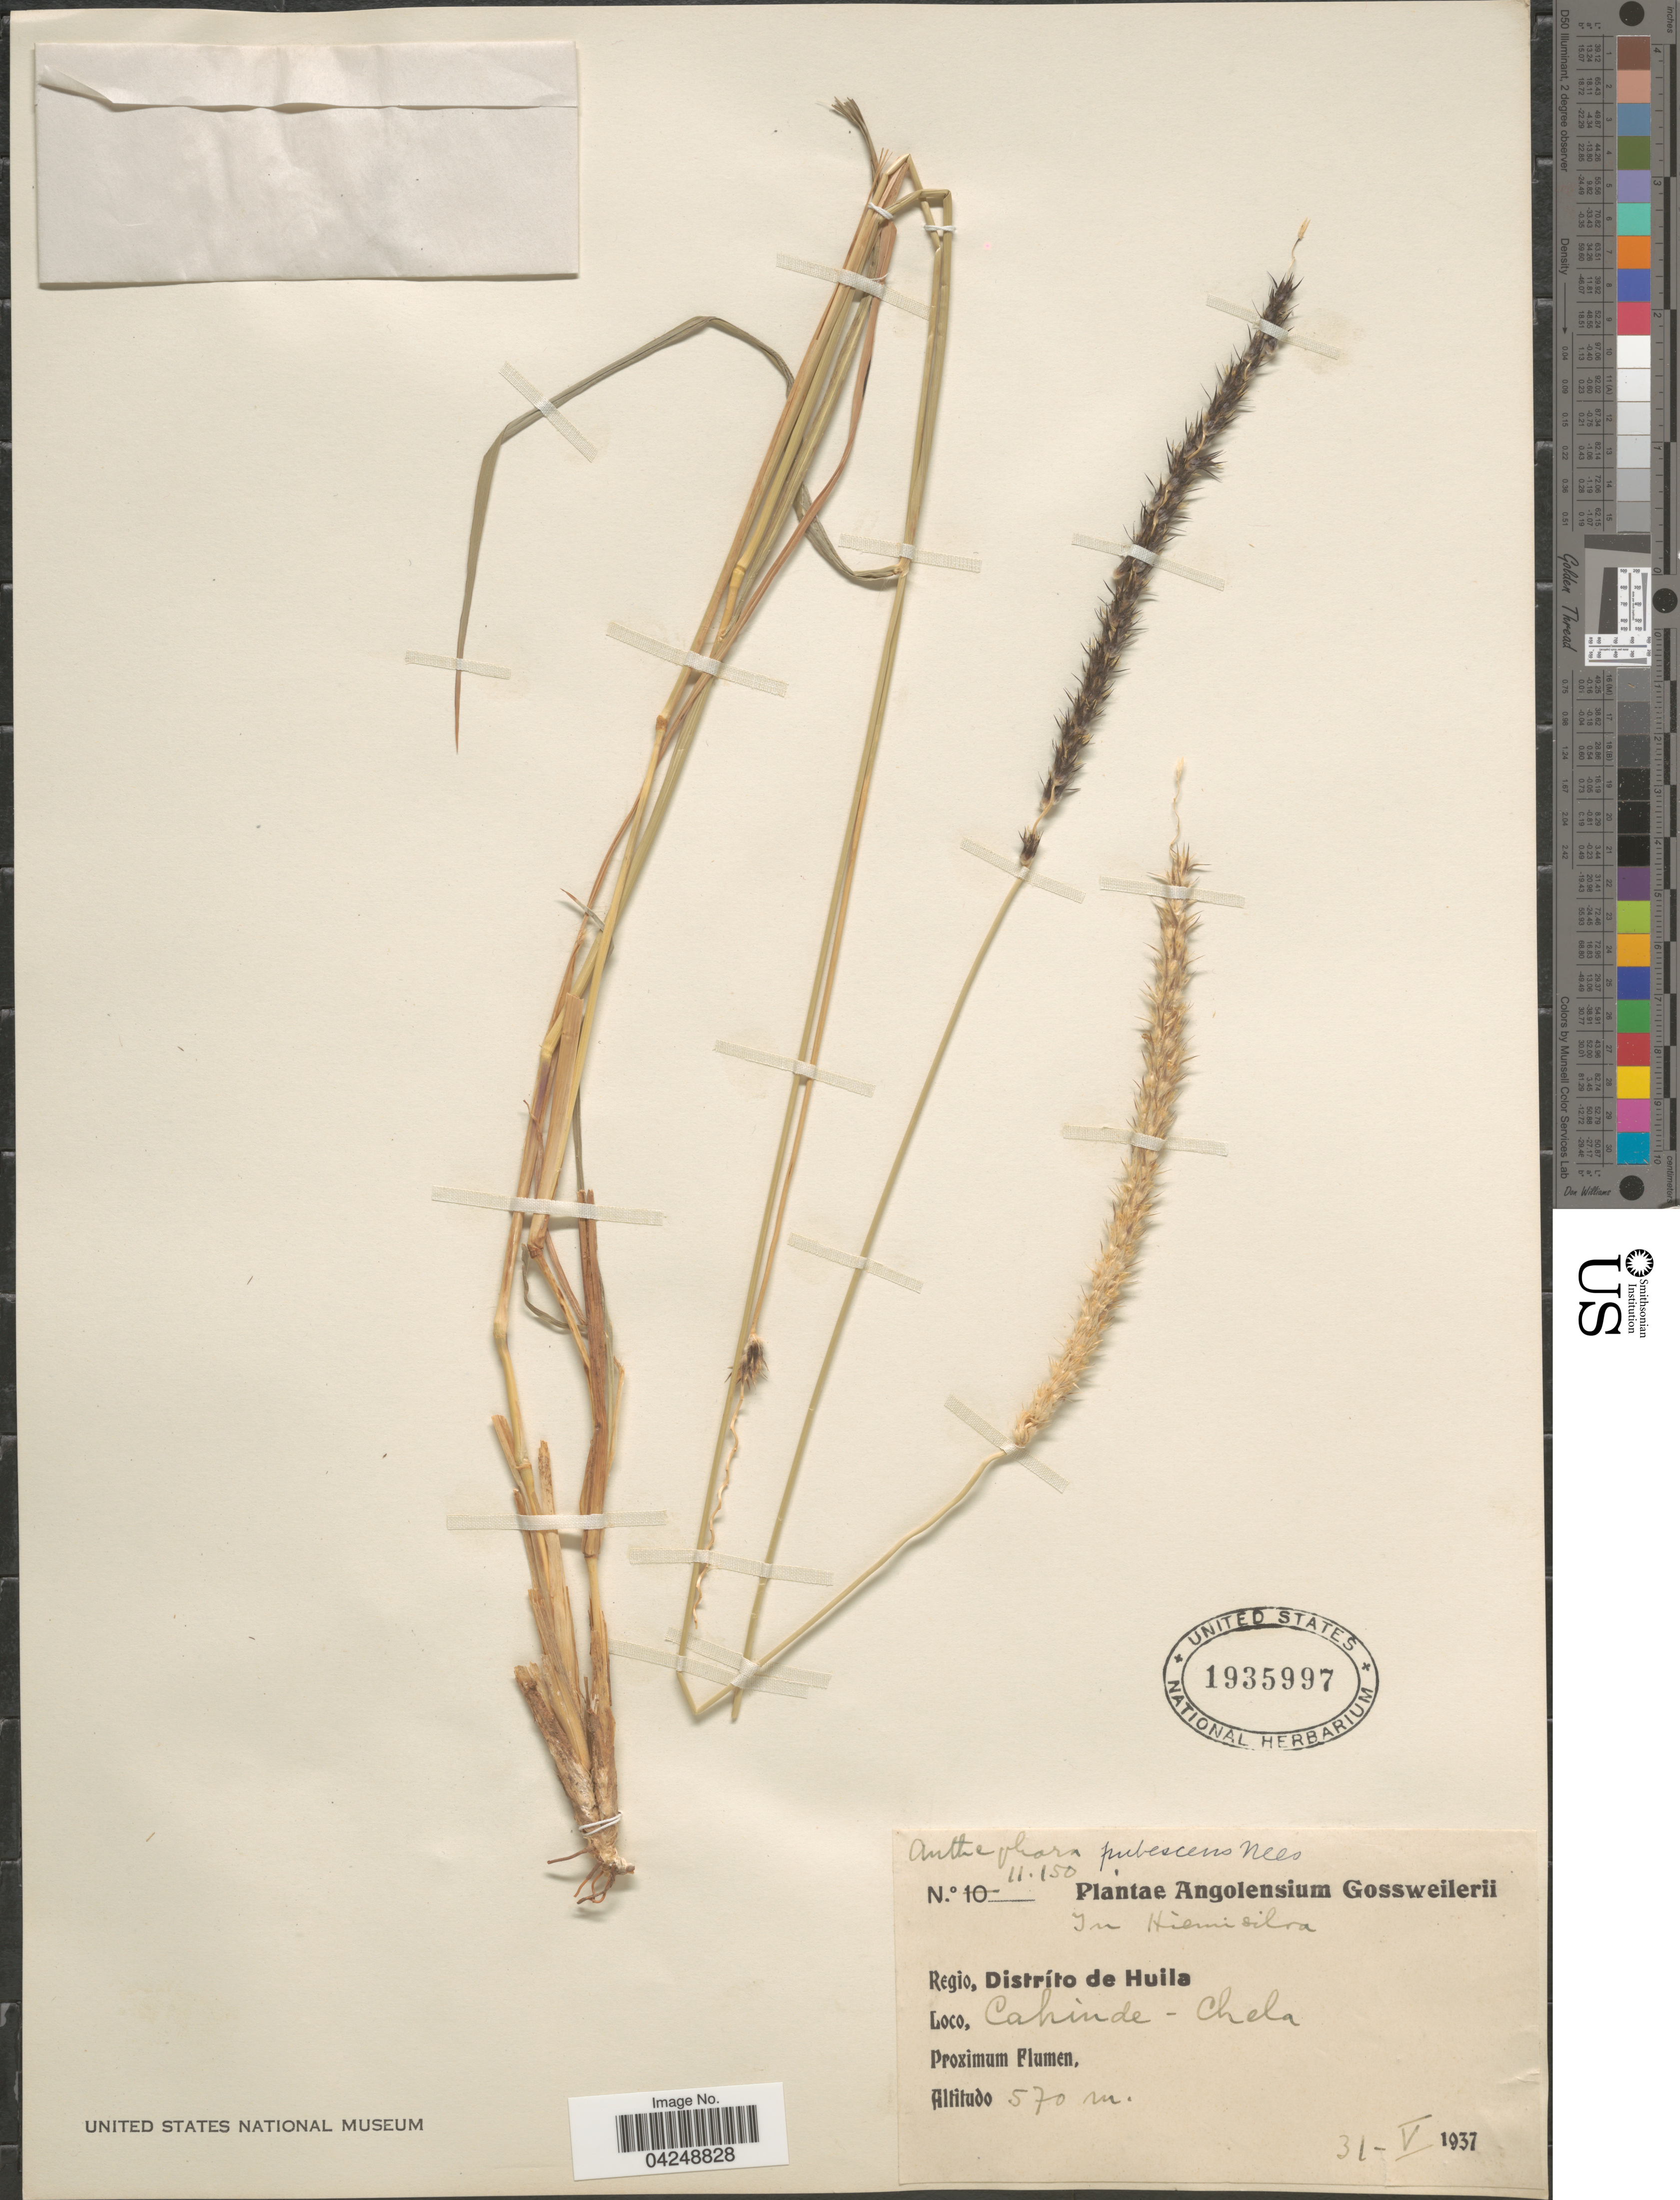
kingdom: Plantae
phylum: Tracheophyta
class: Liliopsida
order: Poales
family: Poaceae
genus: Anthephora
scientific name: Anthephora pubescens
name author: Nees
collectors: -. Gossweiler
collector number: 11150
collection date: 1937-05-31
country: Angola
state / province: Huila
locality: Regio, Distríto de Huila. Cahinde - Chela.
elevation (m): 570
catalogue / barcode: US 1935997